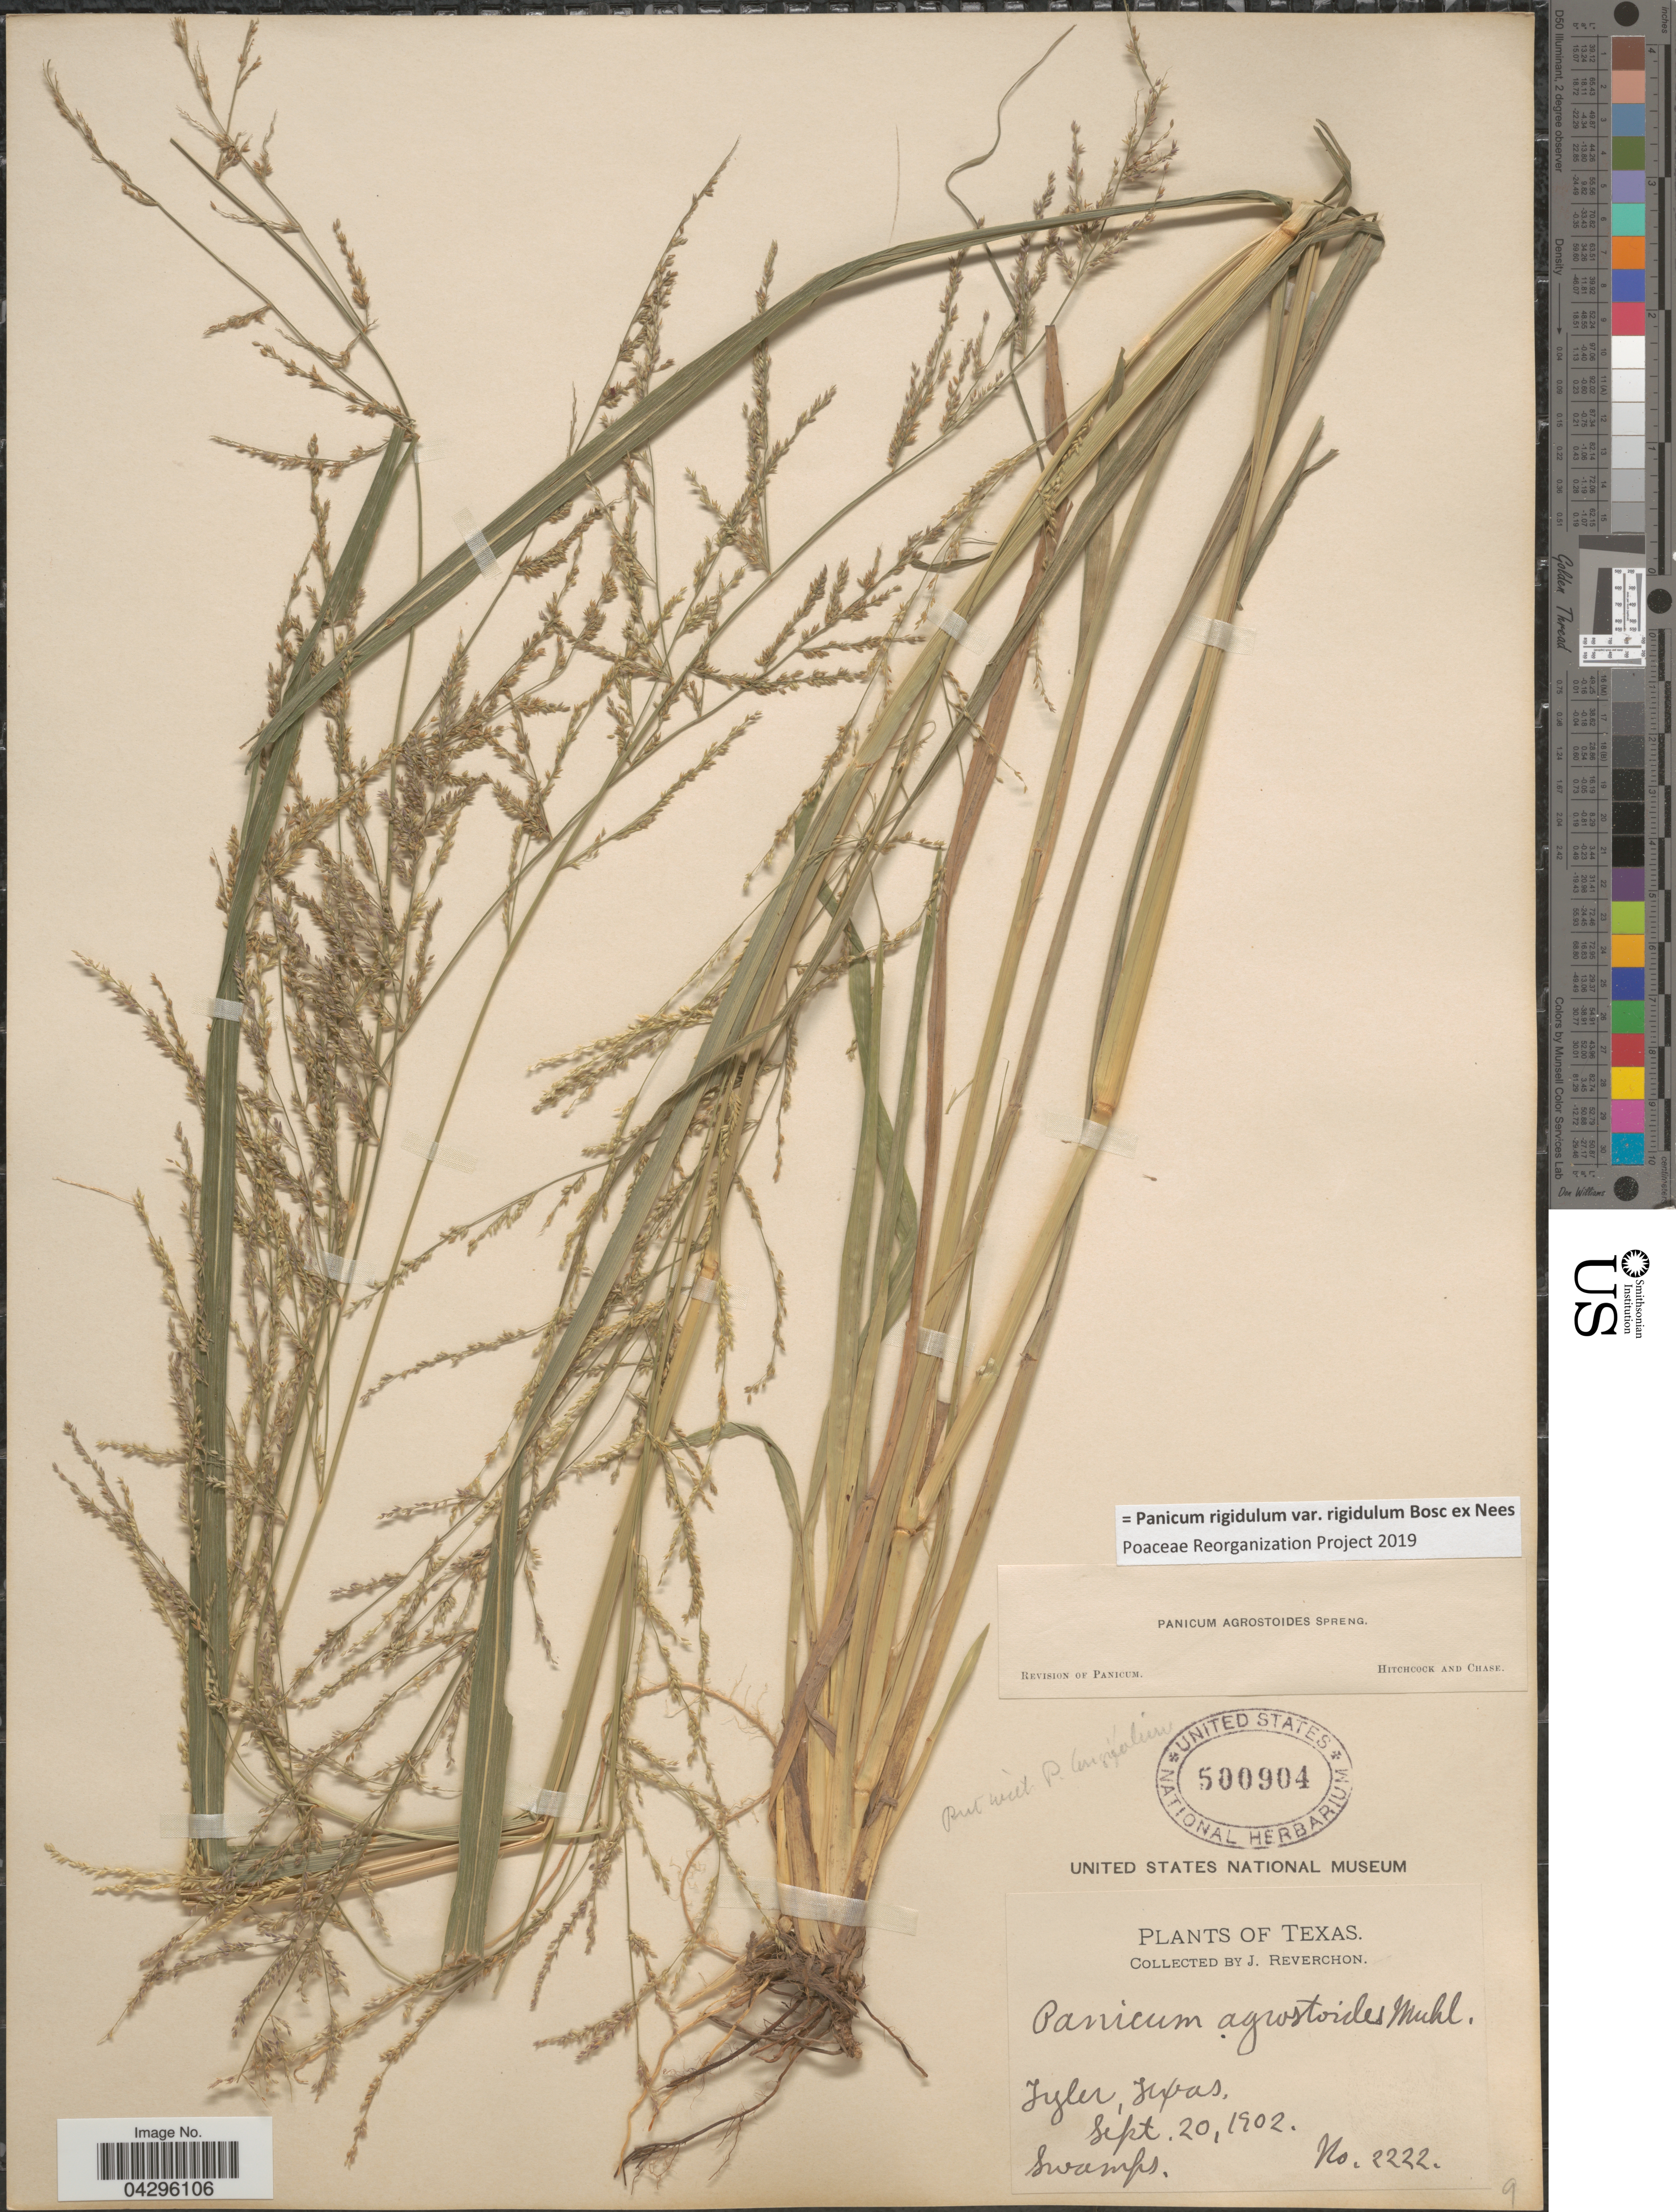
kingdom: Plantae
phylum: Tracheophyta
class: Liliopsida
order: Poales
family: Poaceae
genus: Panicum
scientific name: Panicum rigidulum var. rigidulum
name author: Bosc ex Nees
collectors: J. Reverchon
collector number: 2222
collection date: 1902-09-20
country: United States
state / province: Texas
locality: Tyler.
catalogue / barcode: US 500904